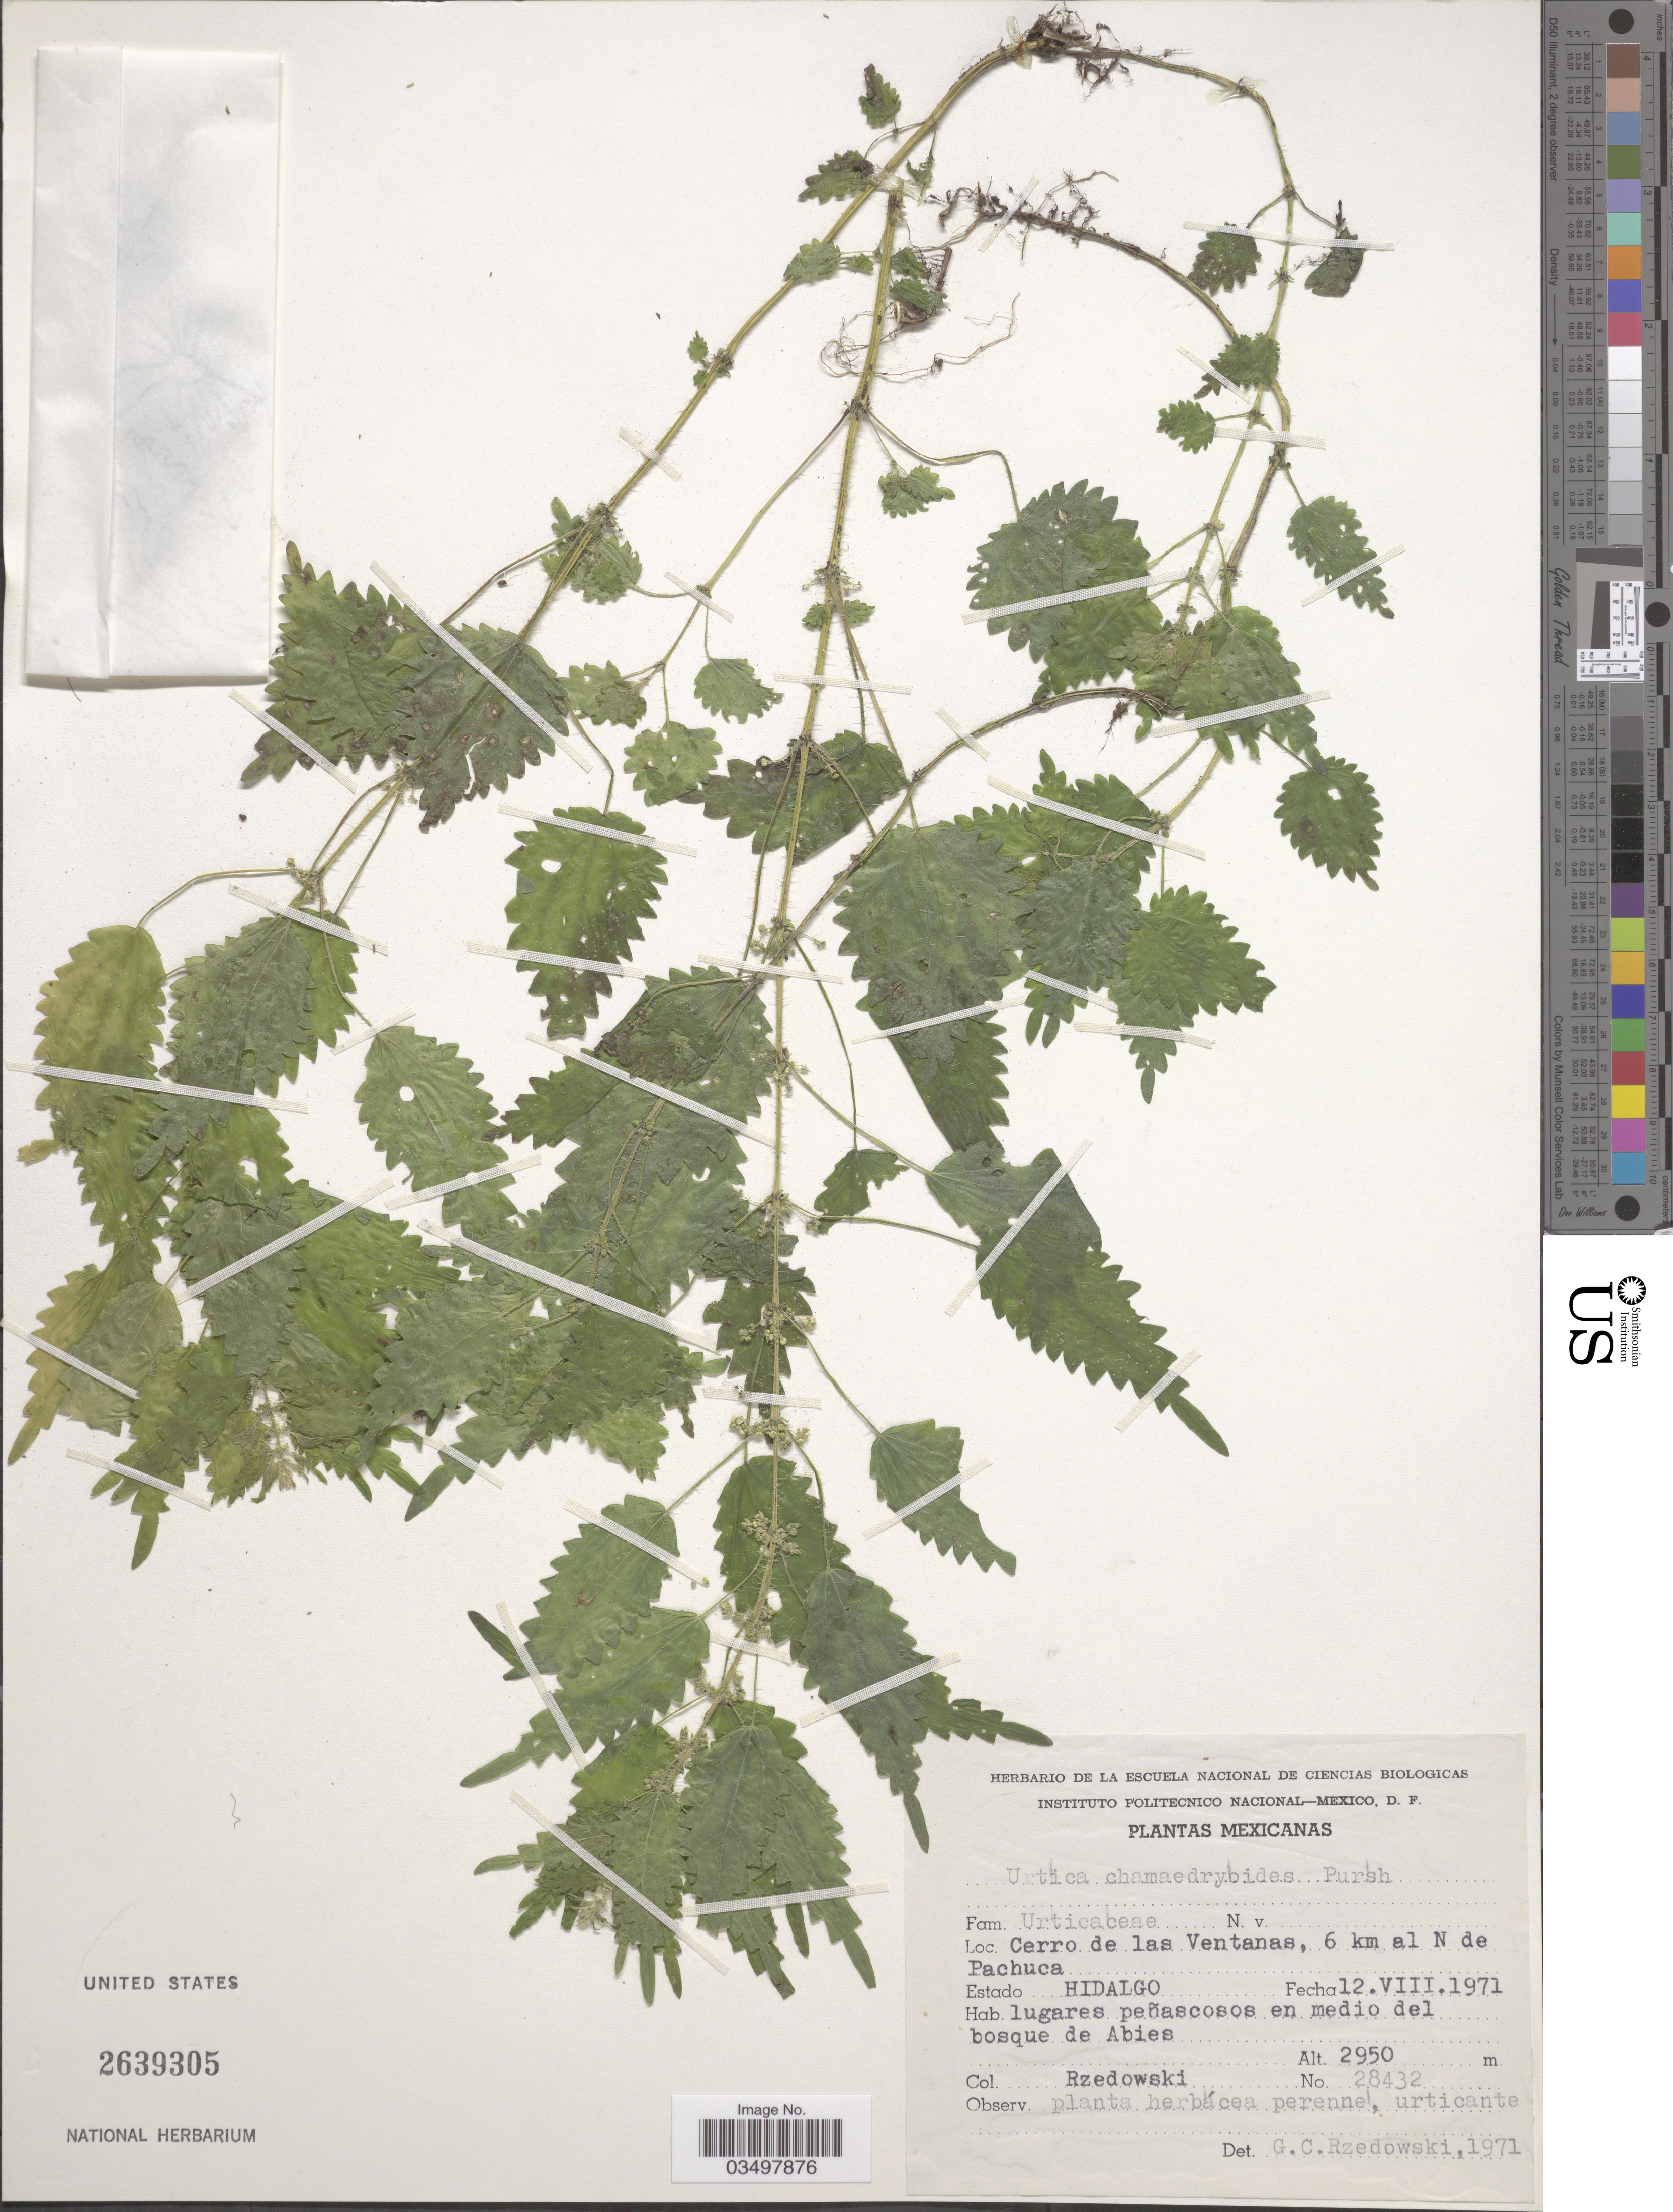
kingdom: Plantae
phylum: Tracheophyta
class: Magnoliopsida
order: Rosales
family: Urticaceae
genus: Urtica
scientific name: Urtica chamaedryoides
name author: Pursh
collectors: Rzedowski, --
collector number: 28432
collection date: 1971-08-12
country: Mexico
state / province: Hidalgo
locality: Cerro de las Ventanas, 6 km al N de Pachuca. Estado Hidalgo.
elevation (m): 2950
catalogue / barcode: US 2639305